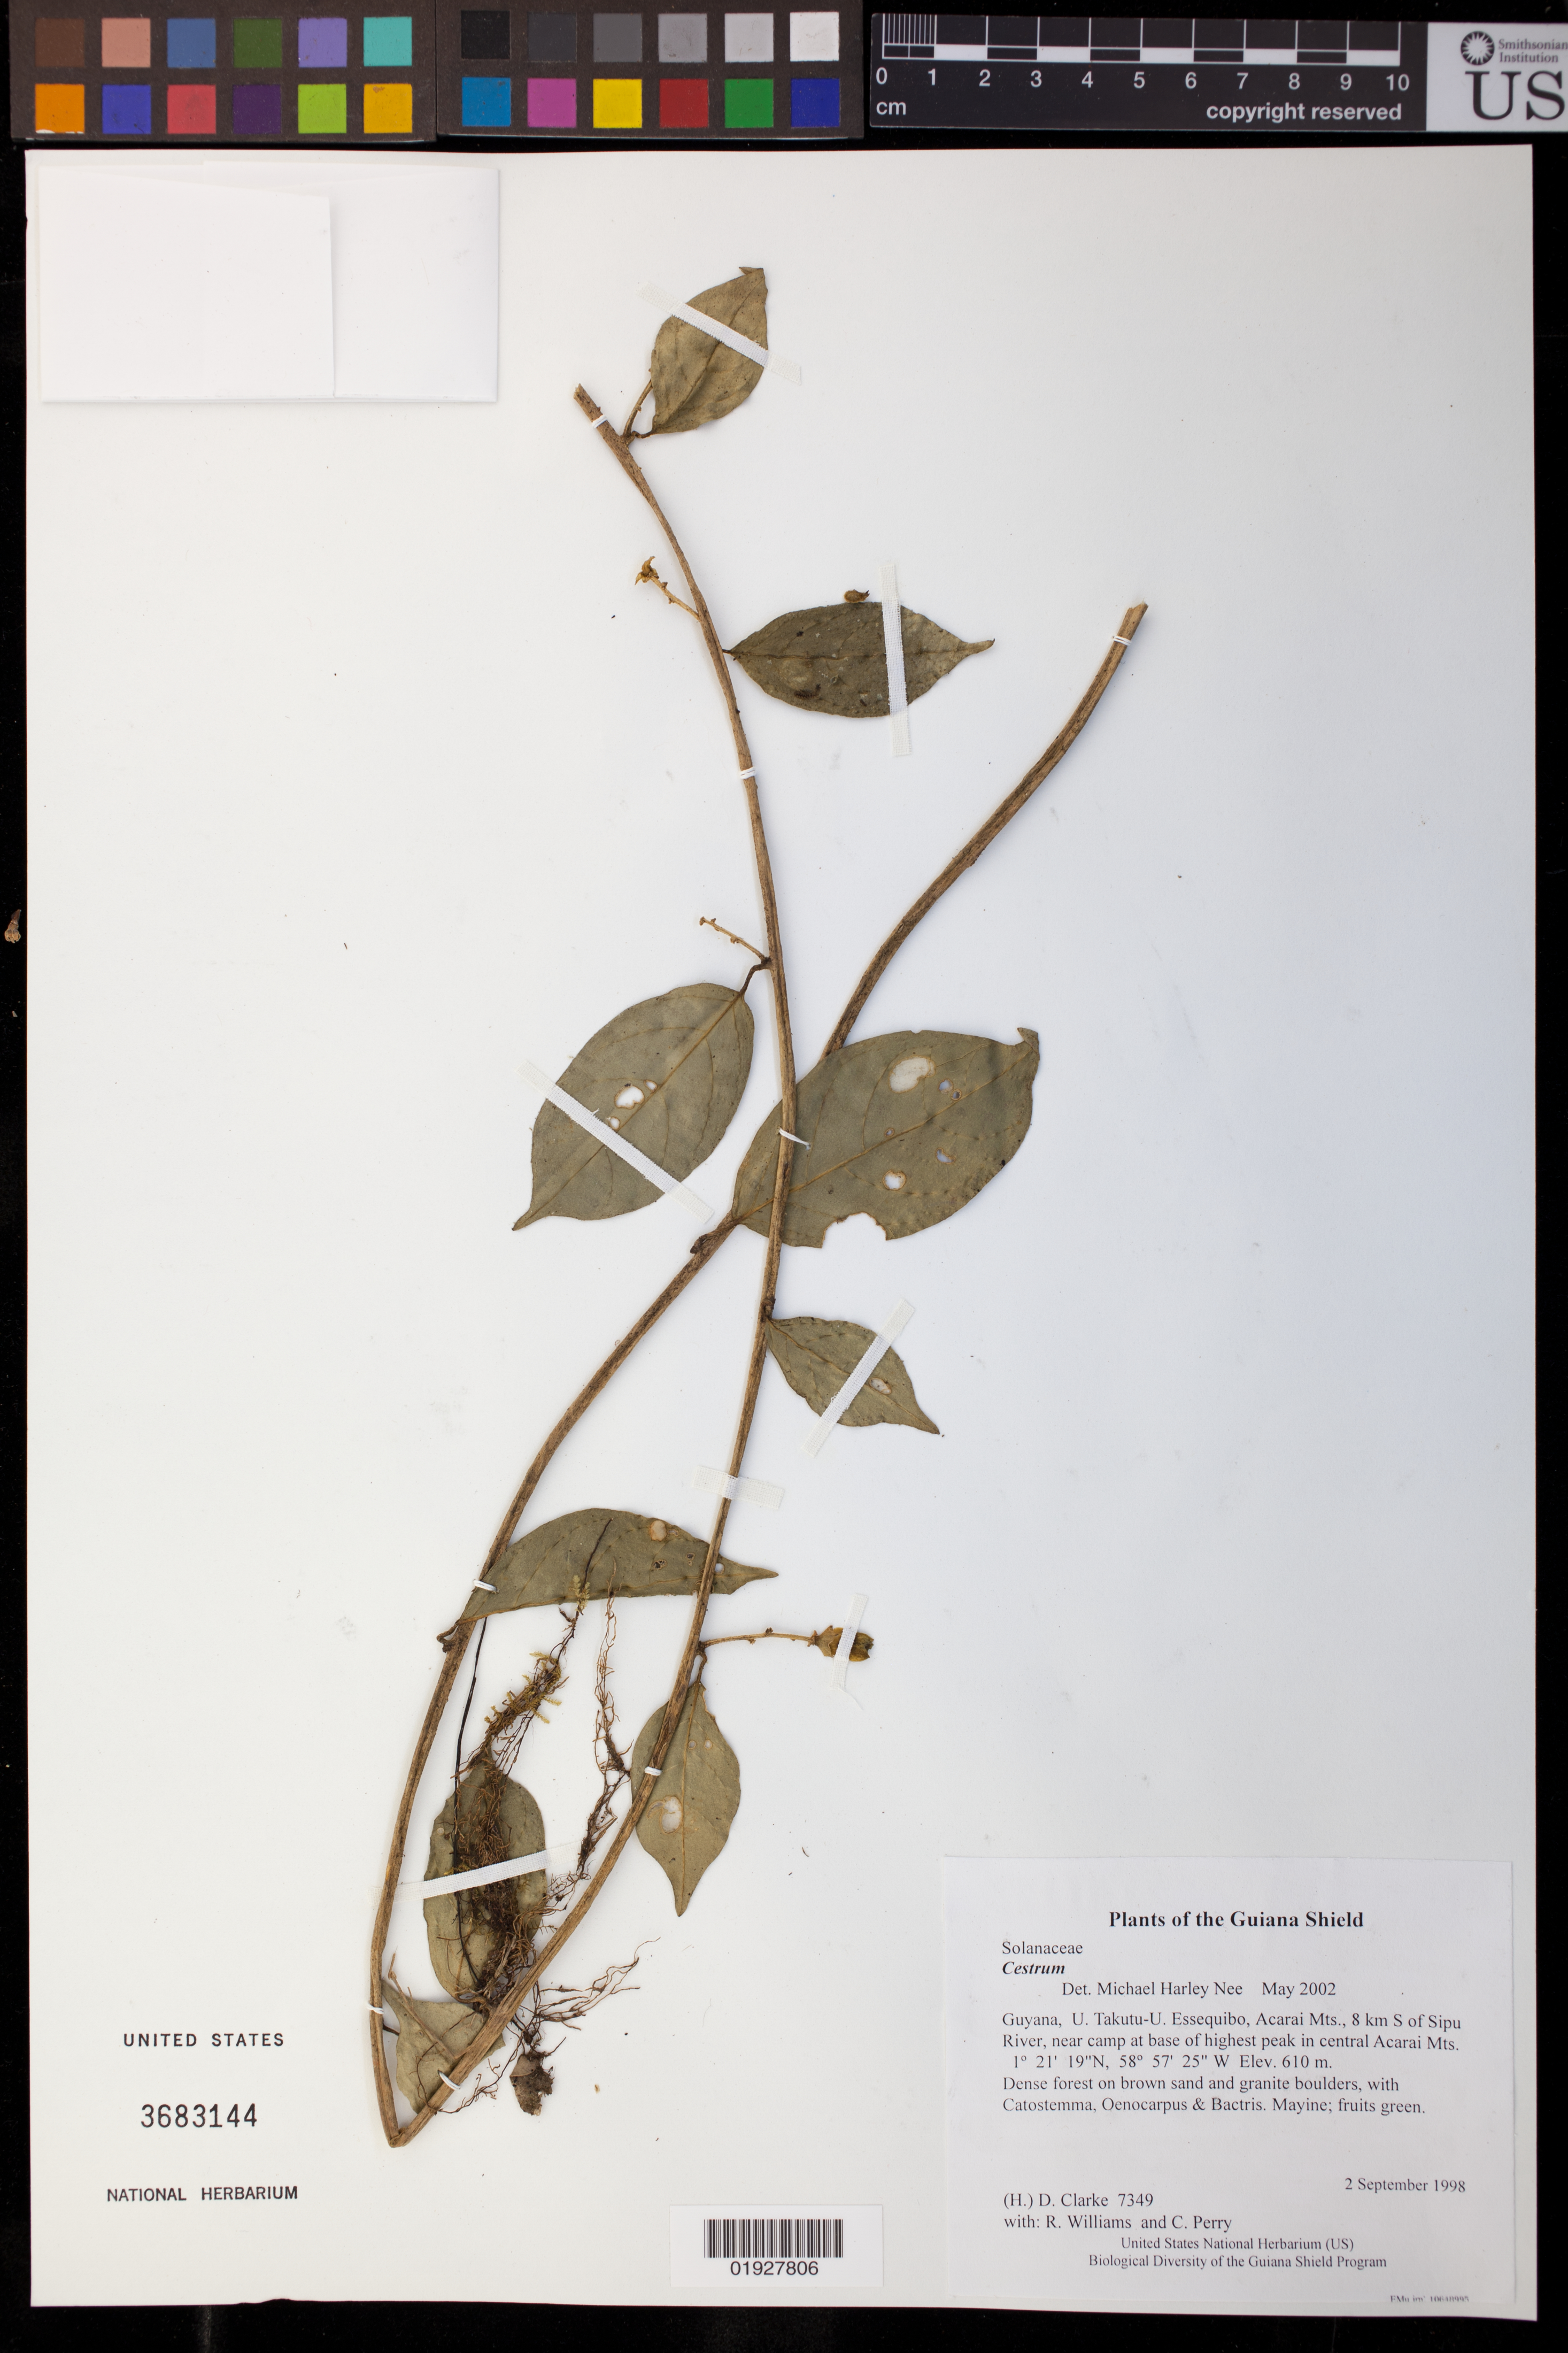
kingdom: Plantae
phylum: Tracheophyta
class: Magnoliopsida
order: Solanales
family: Solanaceae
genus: Cestrum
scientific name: Cestrum sp.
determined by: Nee, Michael H.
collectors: H. D. Clarke, R. Williams & C. Perry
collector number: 7349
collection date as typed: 2 September 1998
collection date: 1998-09-02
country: Guyana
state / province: U. Takutu-U. Essequibo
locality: Acarai Mts., 8 km S of Sipu River, near camp at base of highest peak in central Acarai Mts.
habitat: Dense forest on brown sand and granite boulders, with Catostemma, Oenocarpus & Bactris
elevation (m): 610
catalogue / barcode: US 3683144